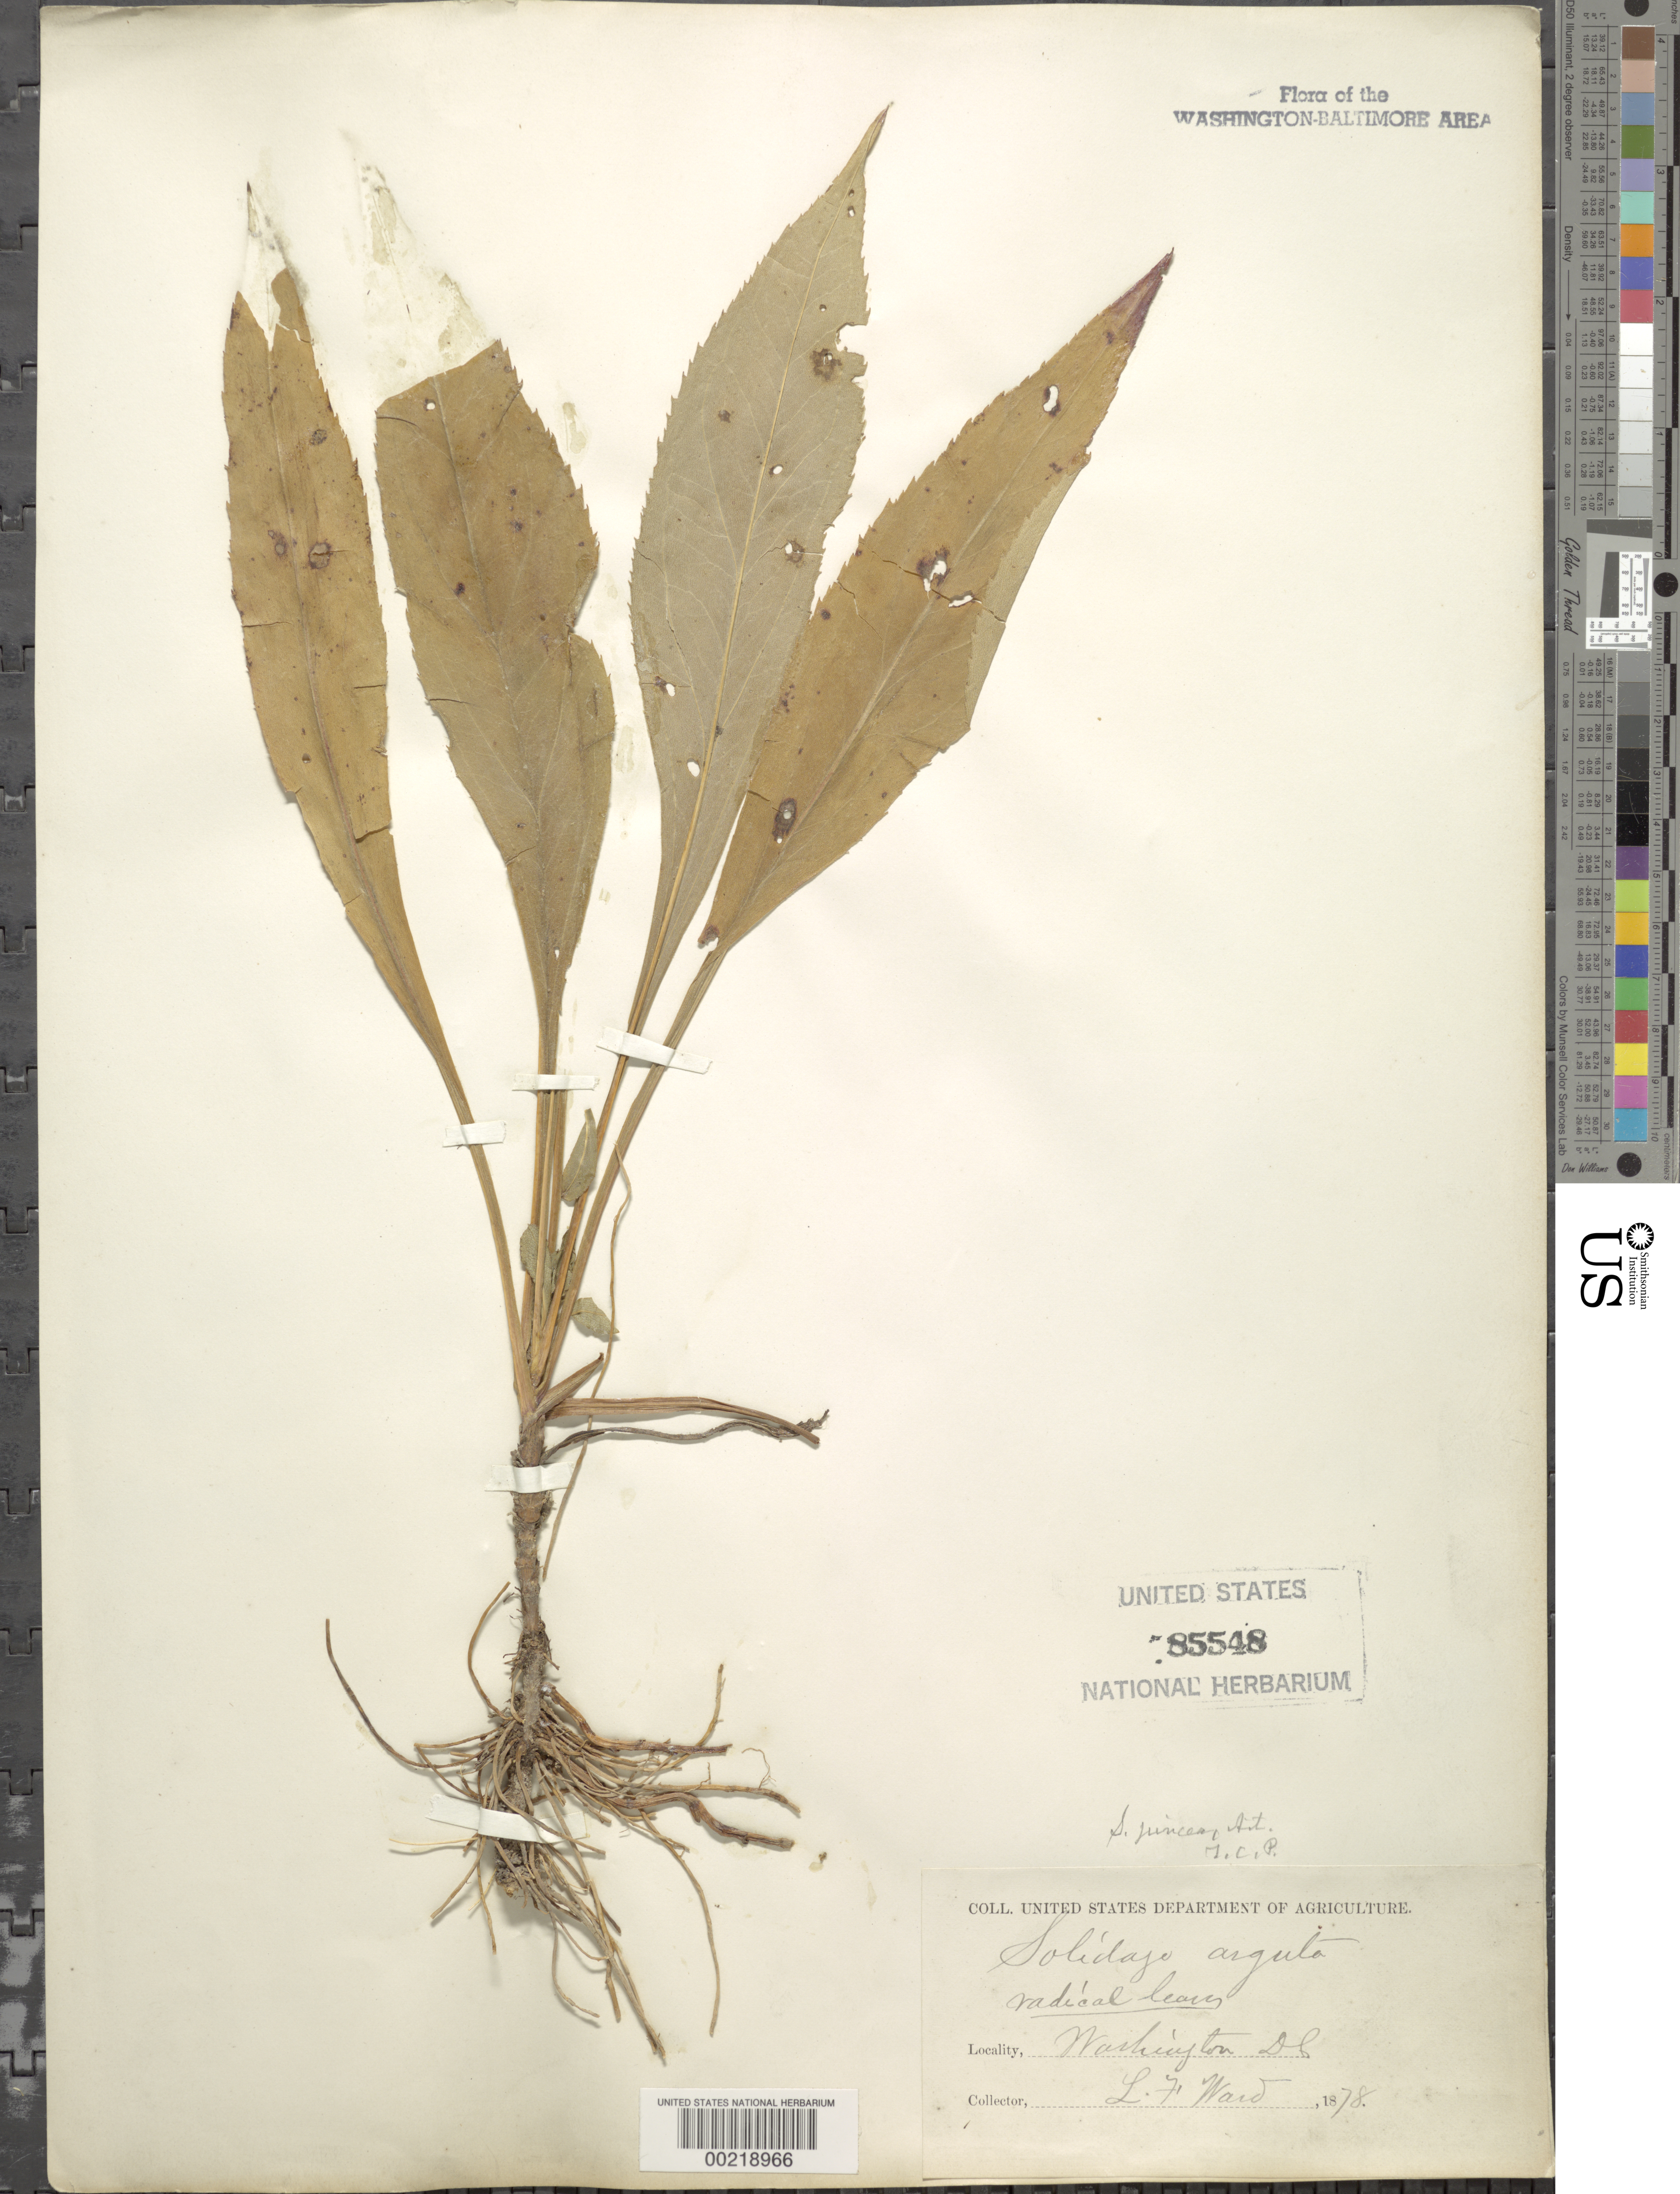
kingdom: Plantae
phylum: Tracheophyta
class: Magnoliopsida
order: Asterales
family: Asteraceae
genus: Solidago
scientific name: Solidago juncea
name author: Aiton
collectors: L. F. Ward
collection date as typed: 1878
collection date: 1878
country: United States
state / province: District of Columbia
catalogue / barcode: US 85548